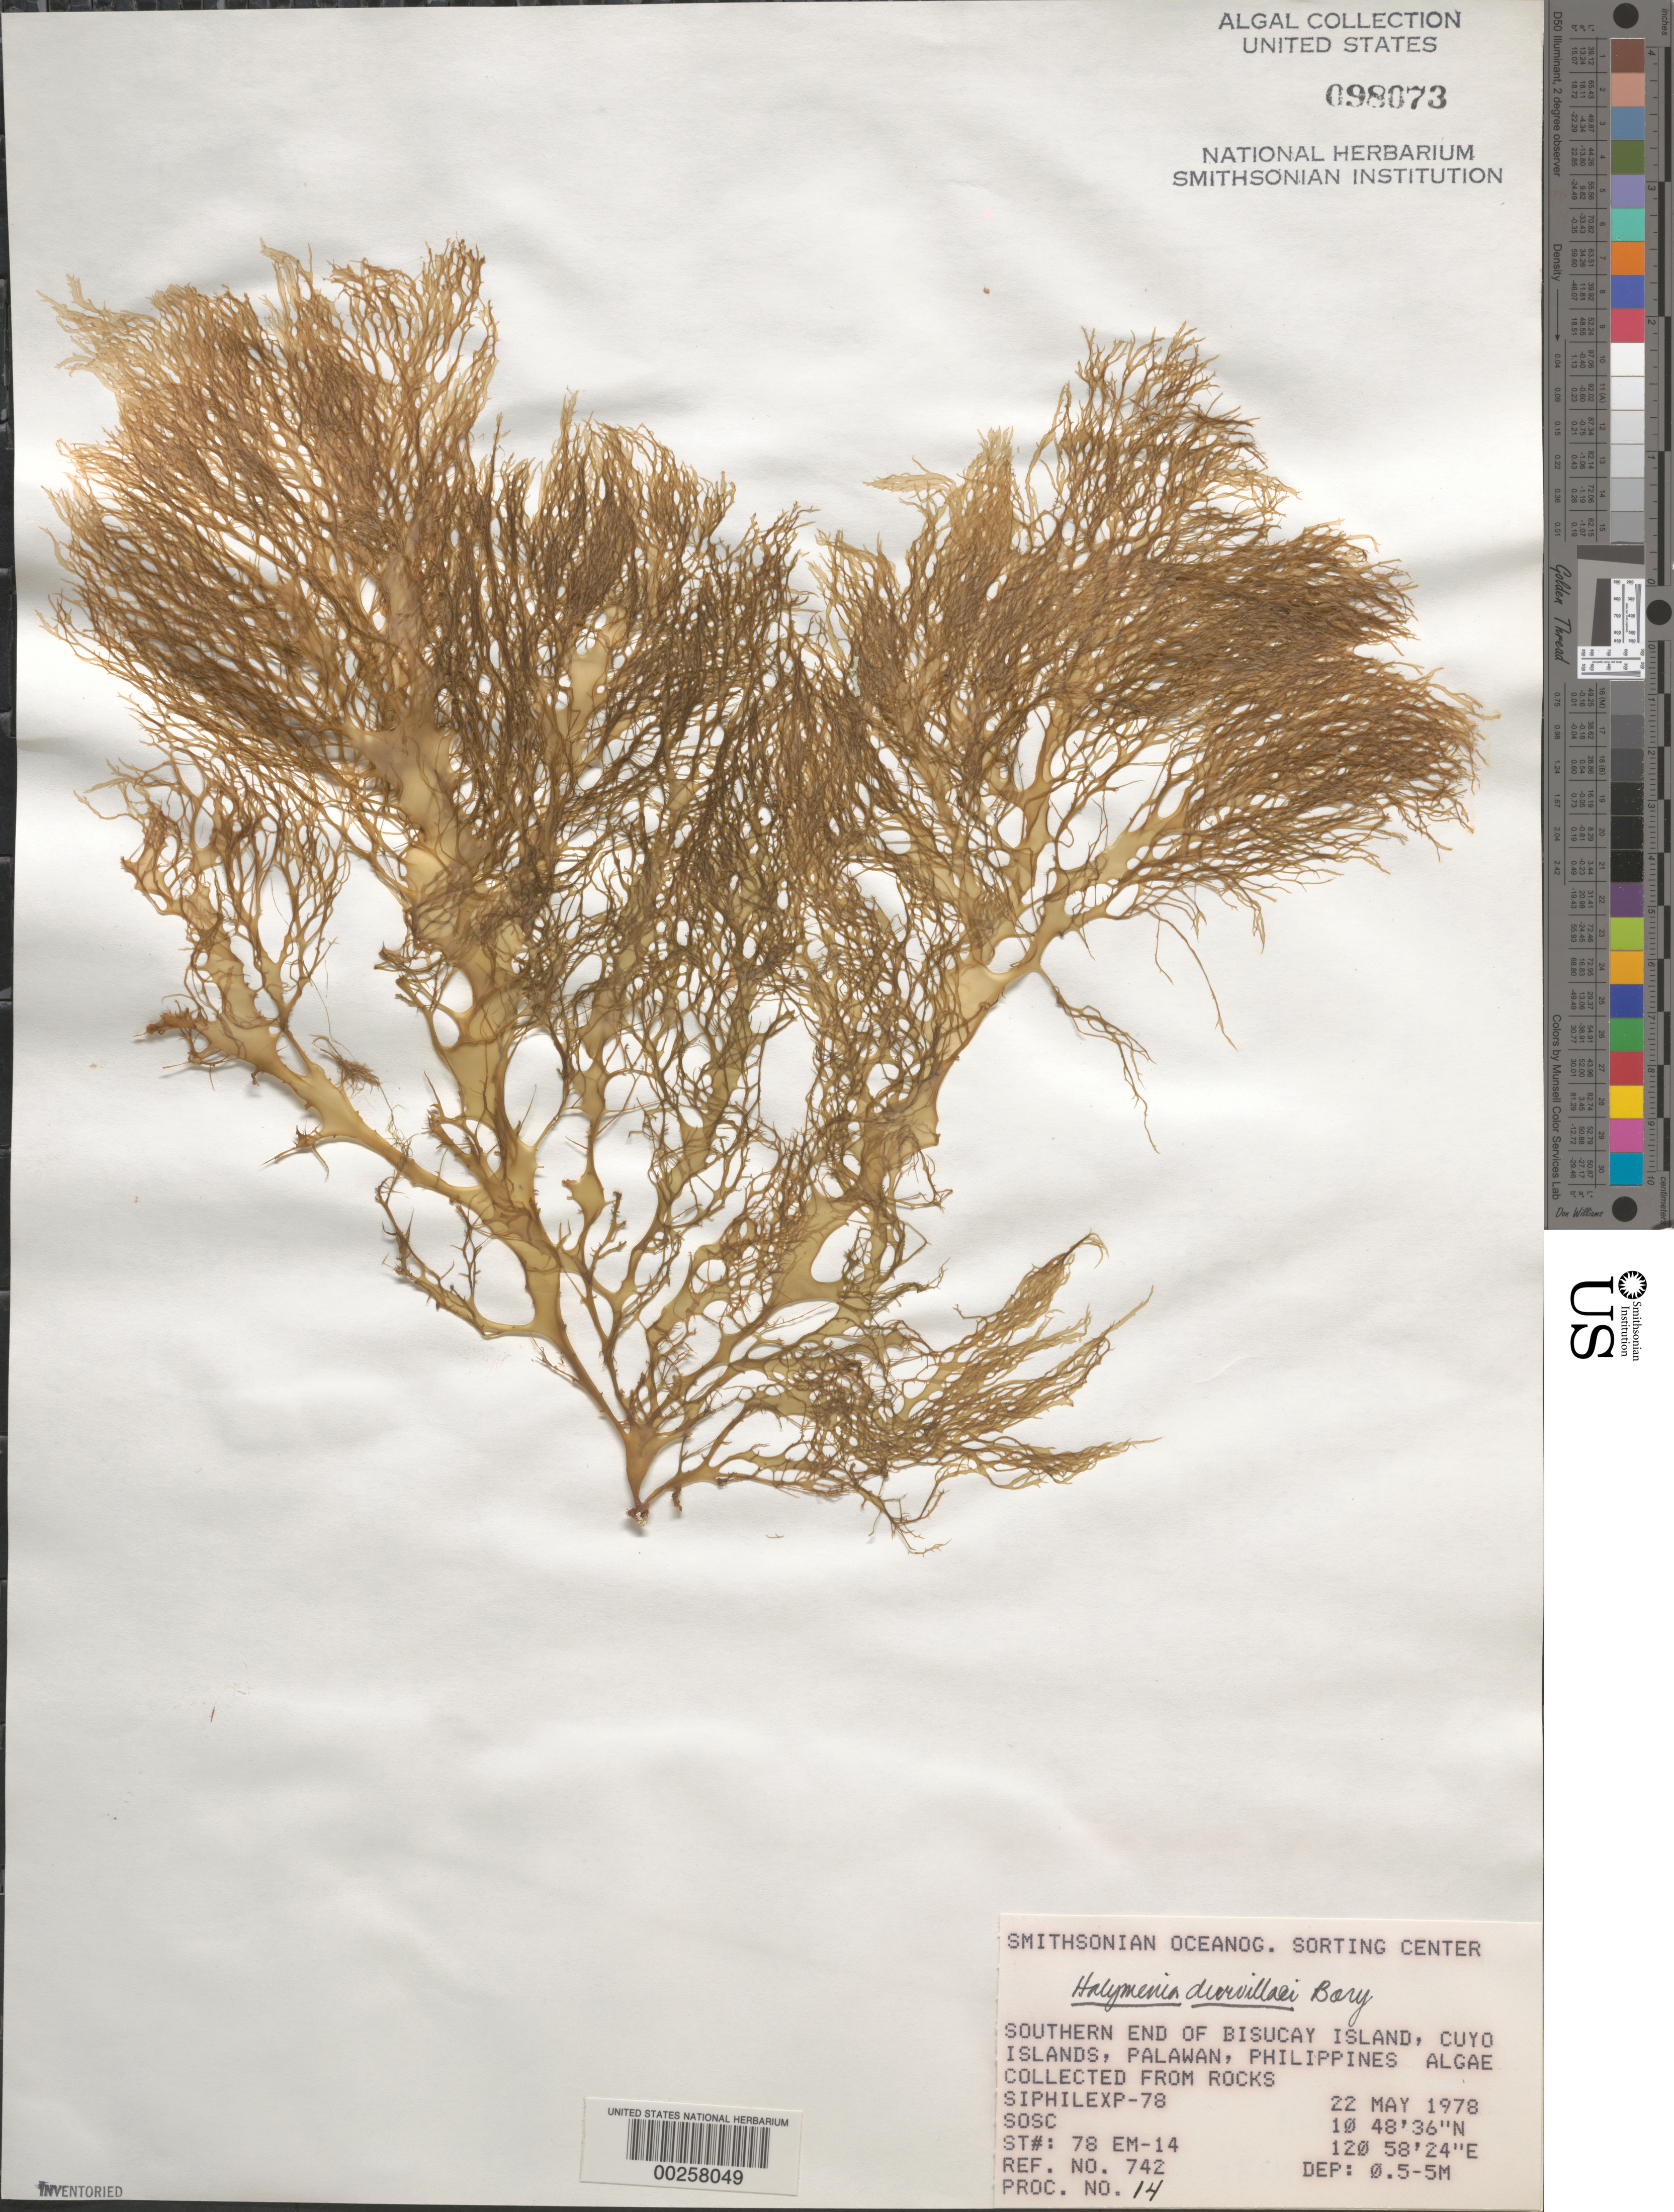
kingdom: Plantae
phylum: Rhodophyta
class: Florideophyceae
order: Halymeniales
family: Halymeniaceae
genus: Halymenia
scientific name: Halymenia durvillaei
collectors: SOSC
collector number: Station 78 Em-14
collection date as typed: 22 May 1978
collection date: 1978-05-22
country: Philippines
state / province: Mimaropa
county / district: Palawan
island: Bisucay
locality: Southern end of island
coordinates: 10 48' 36" N, 120 58' 24" E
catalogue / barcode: US 98073